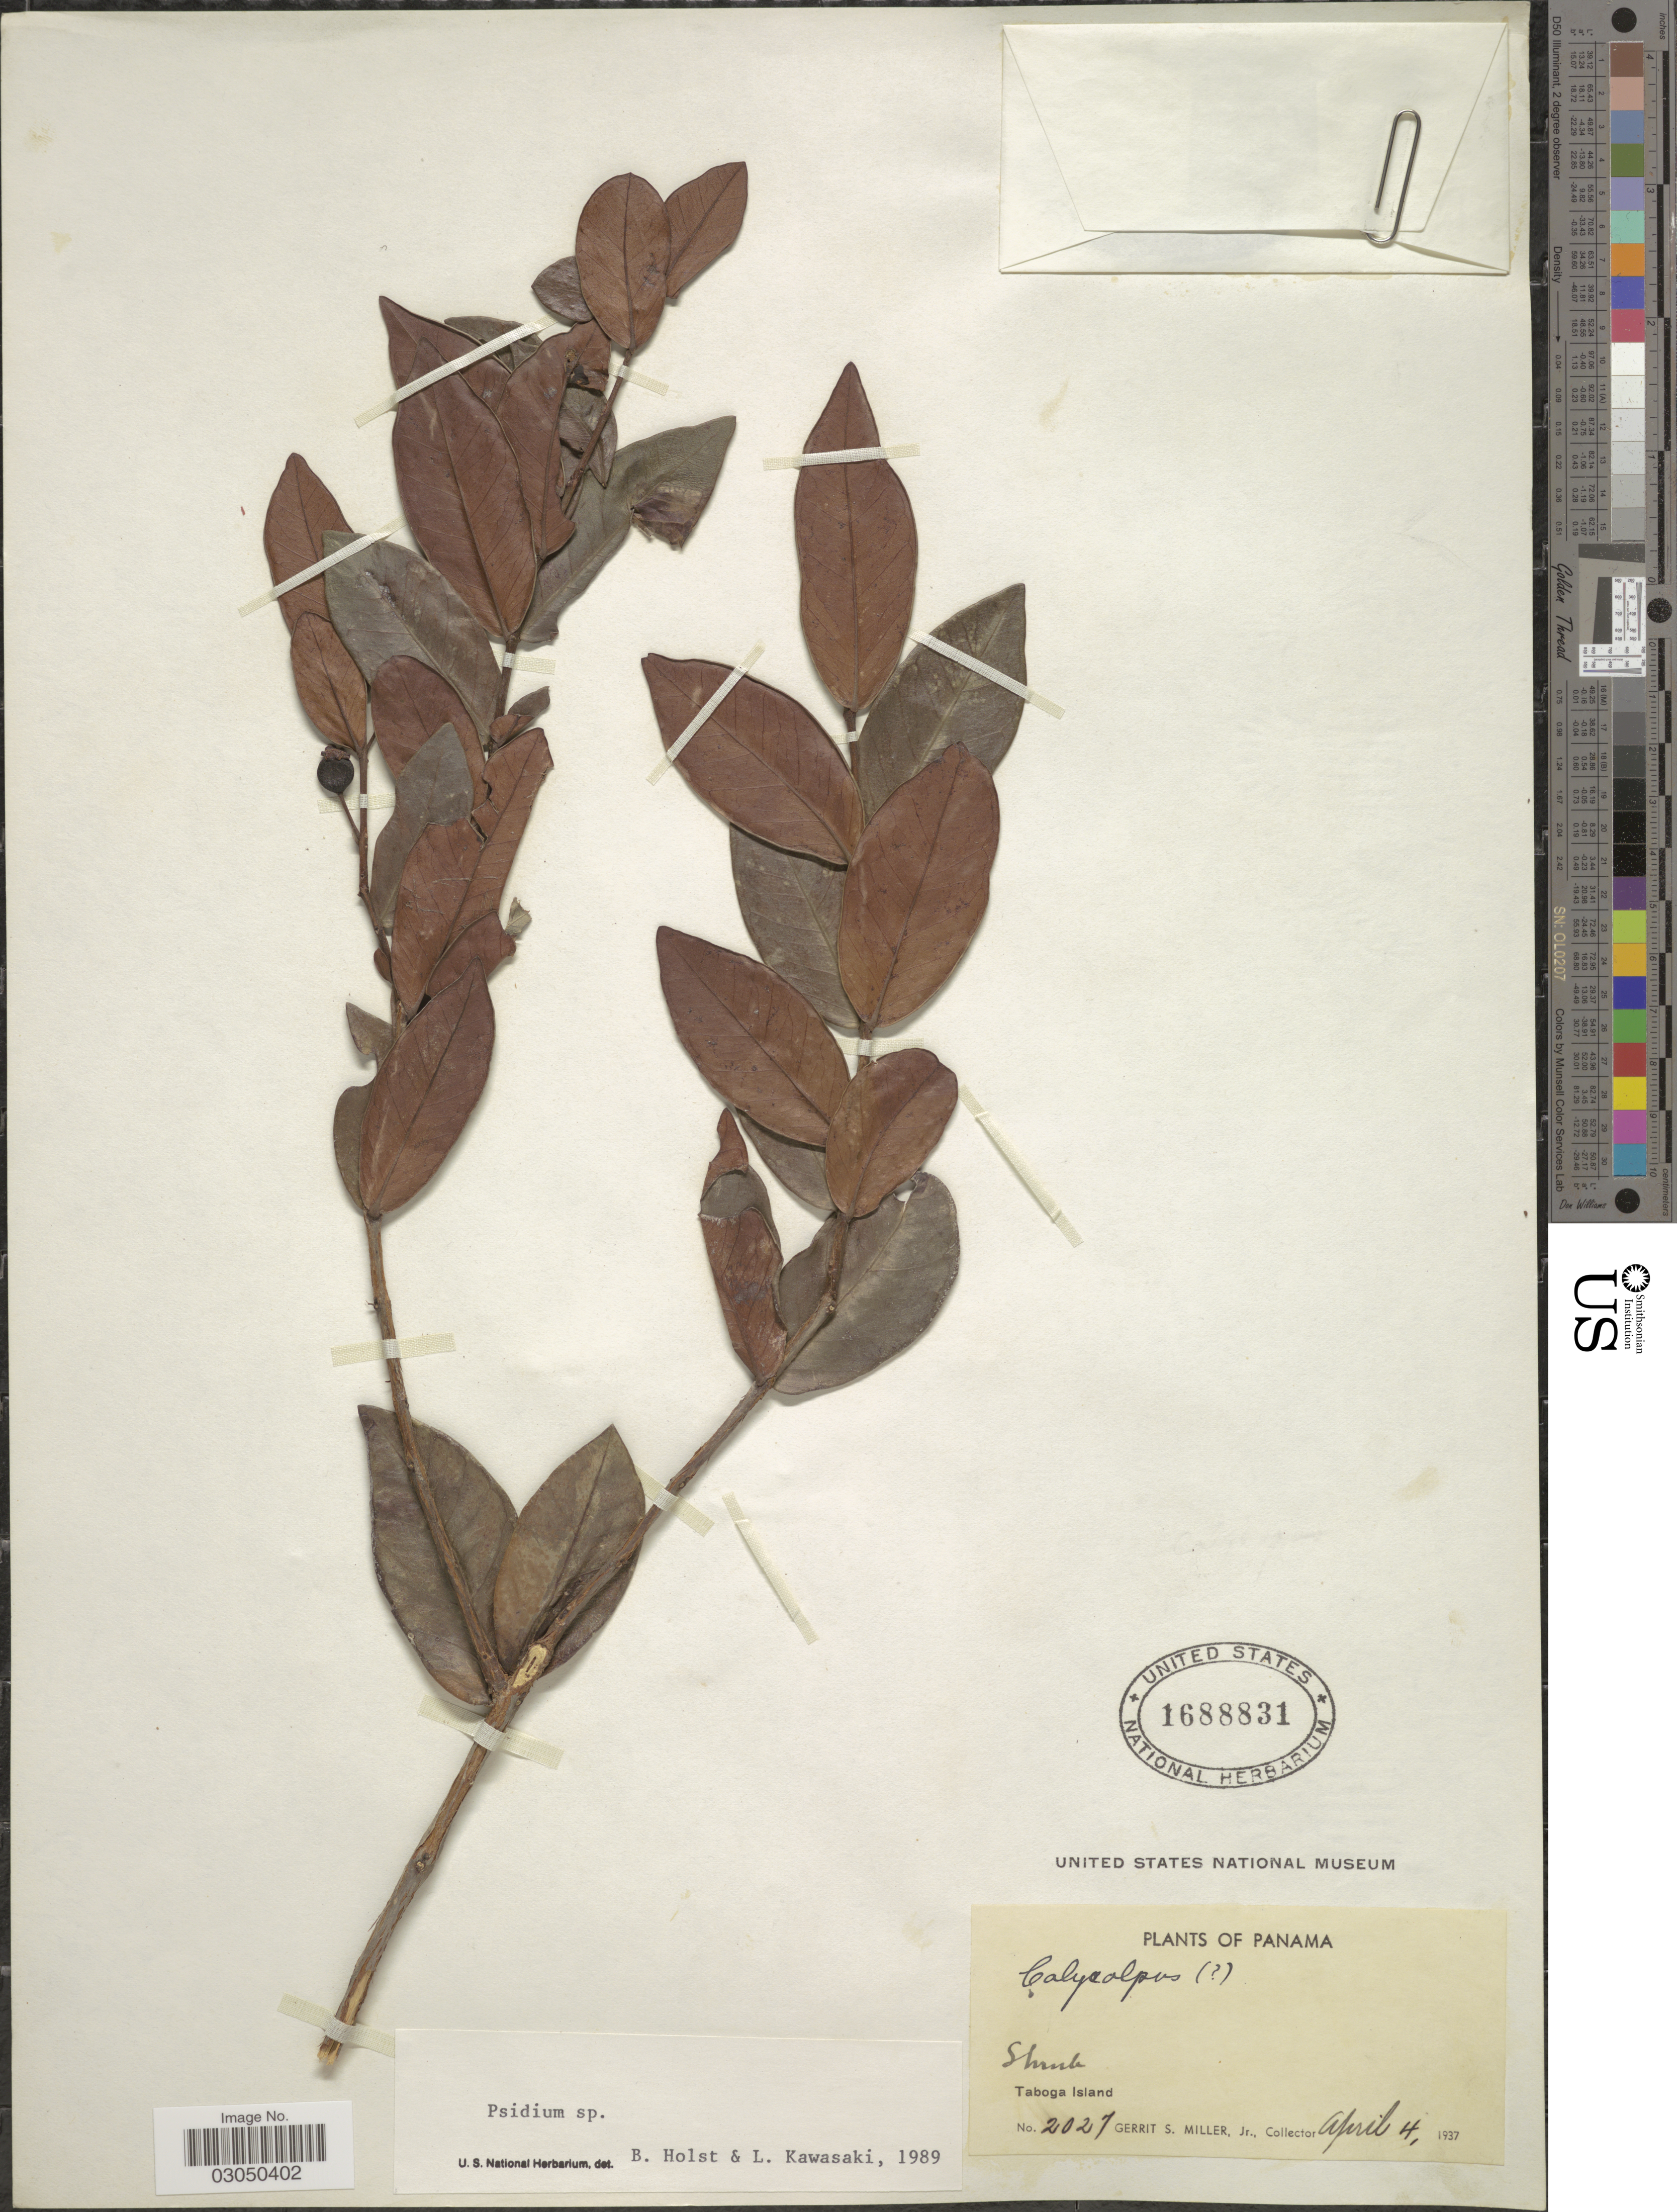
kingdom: Plantae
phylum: Tracheophyta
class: Magnoliopsida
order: Myrtales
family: Myrtaceae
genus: Psidium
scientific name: Psidium sp.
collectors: G. S. Miller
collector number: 2027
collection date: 1937-04-04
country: Panama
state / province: Panamá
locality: Taboga Island.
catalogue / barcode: US 1688831